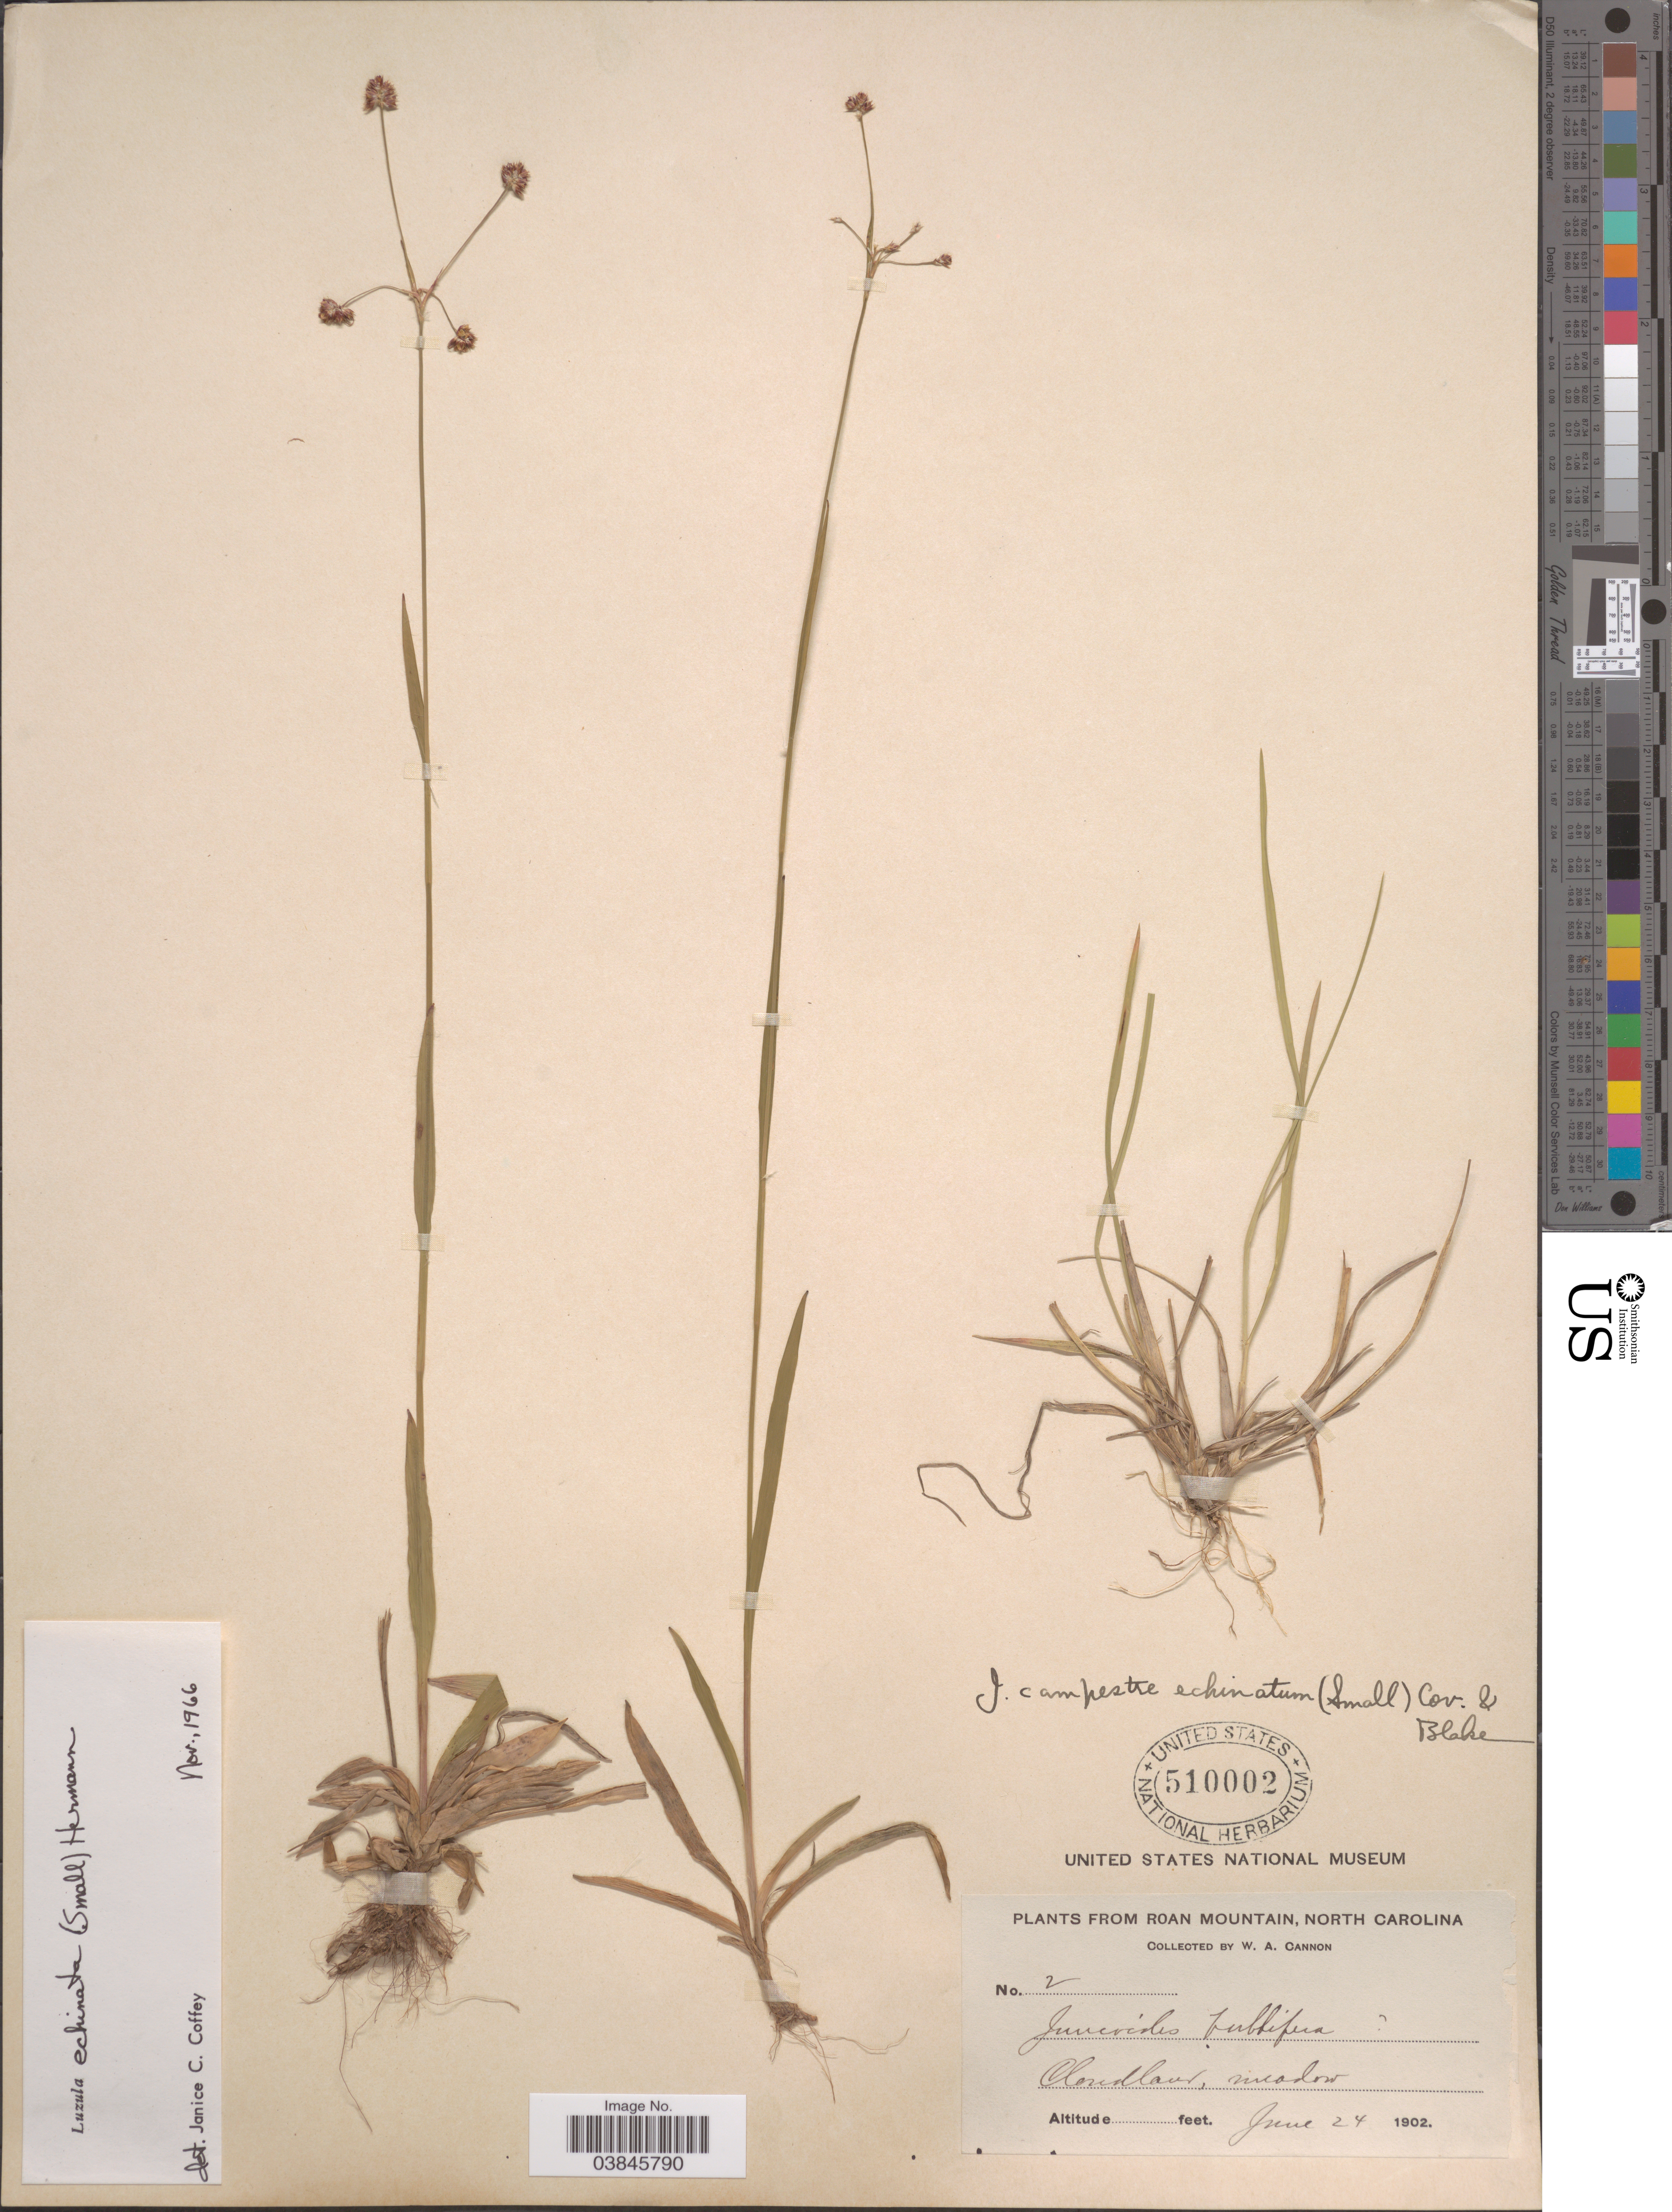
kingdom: Plantae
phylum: Tracheophyta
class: Liliopsida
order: Poales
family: Juncaceae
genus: Luzula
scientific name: Luzula echinata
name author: (Small) F.J. Herm.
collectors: W. Cannon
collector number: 2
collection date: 1902-06-24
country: United States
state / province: North Carolina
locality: Roan Mountain. Cloudland, meadow.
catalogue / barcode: US 510002